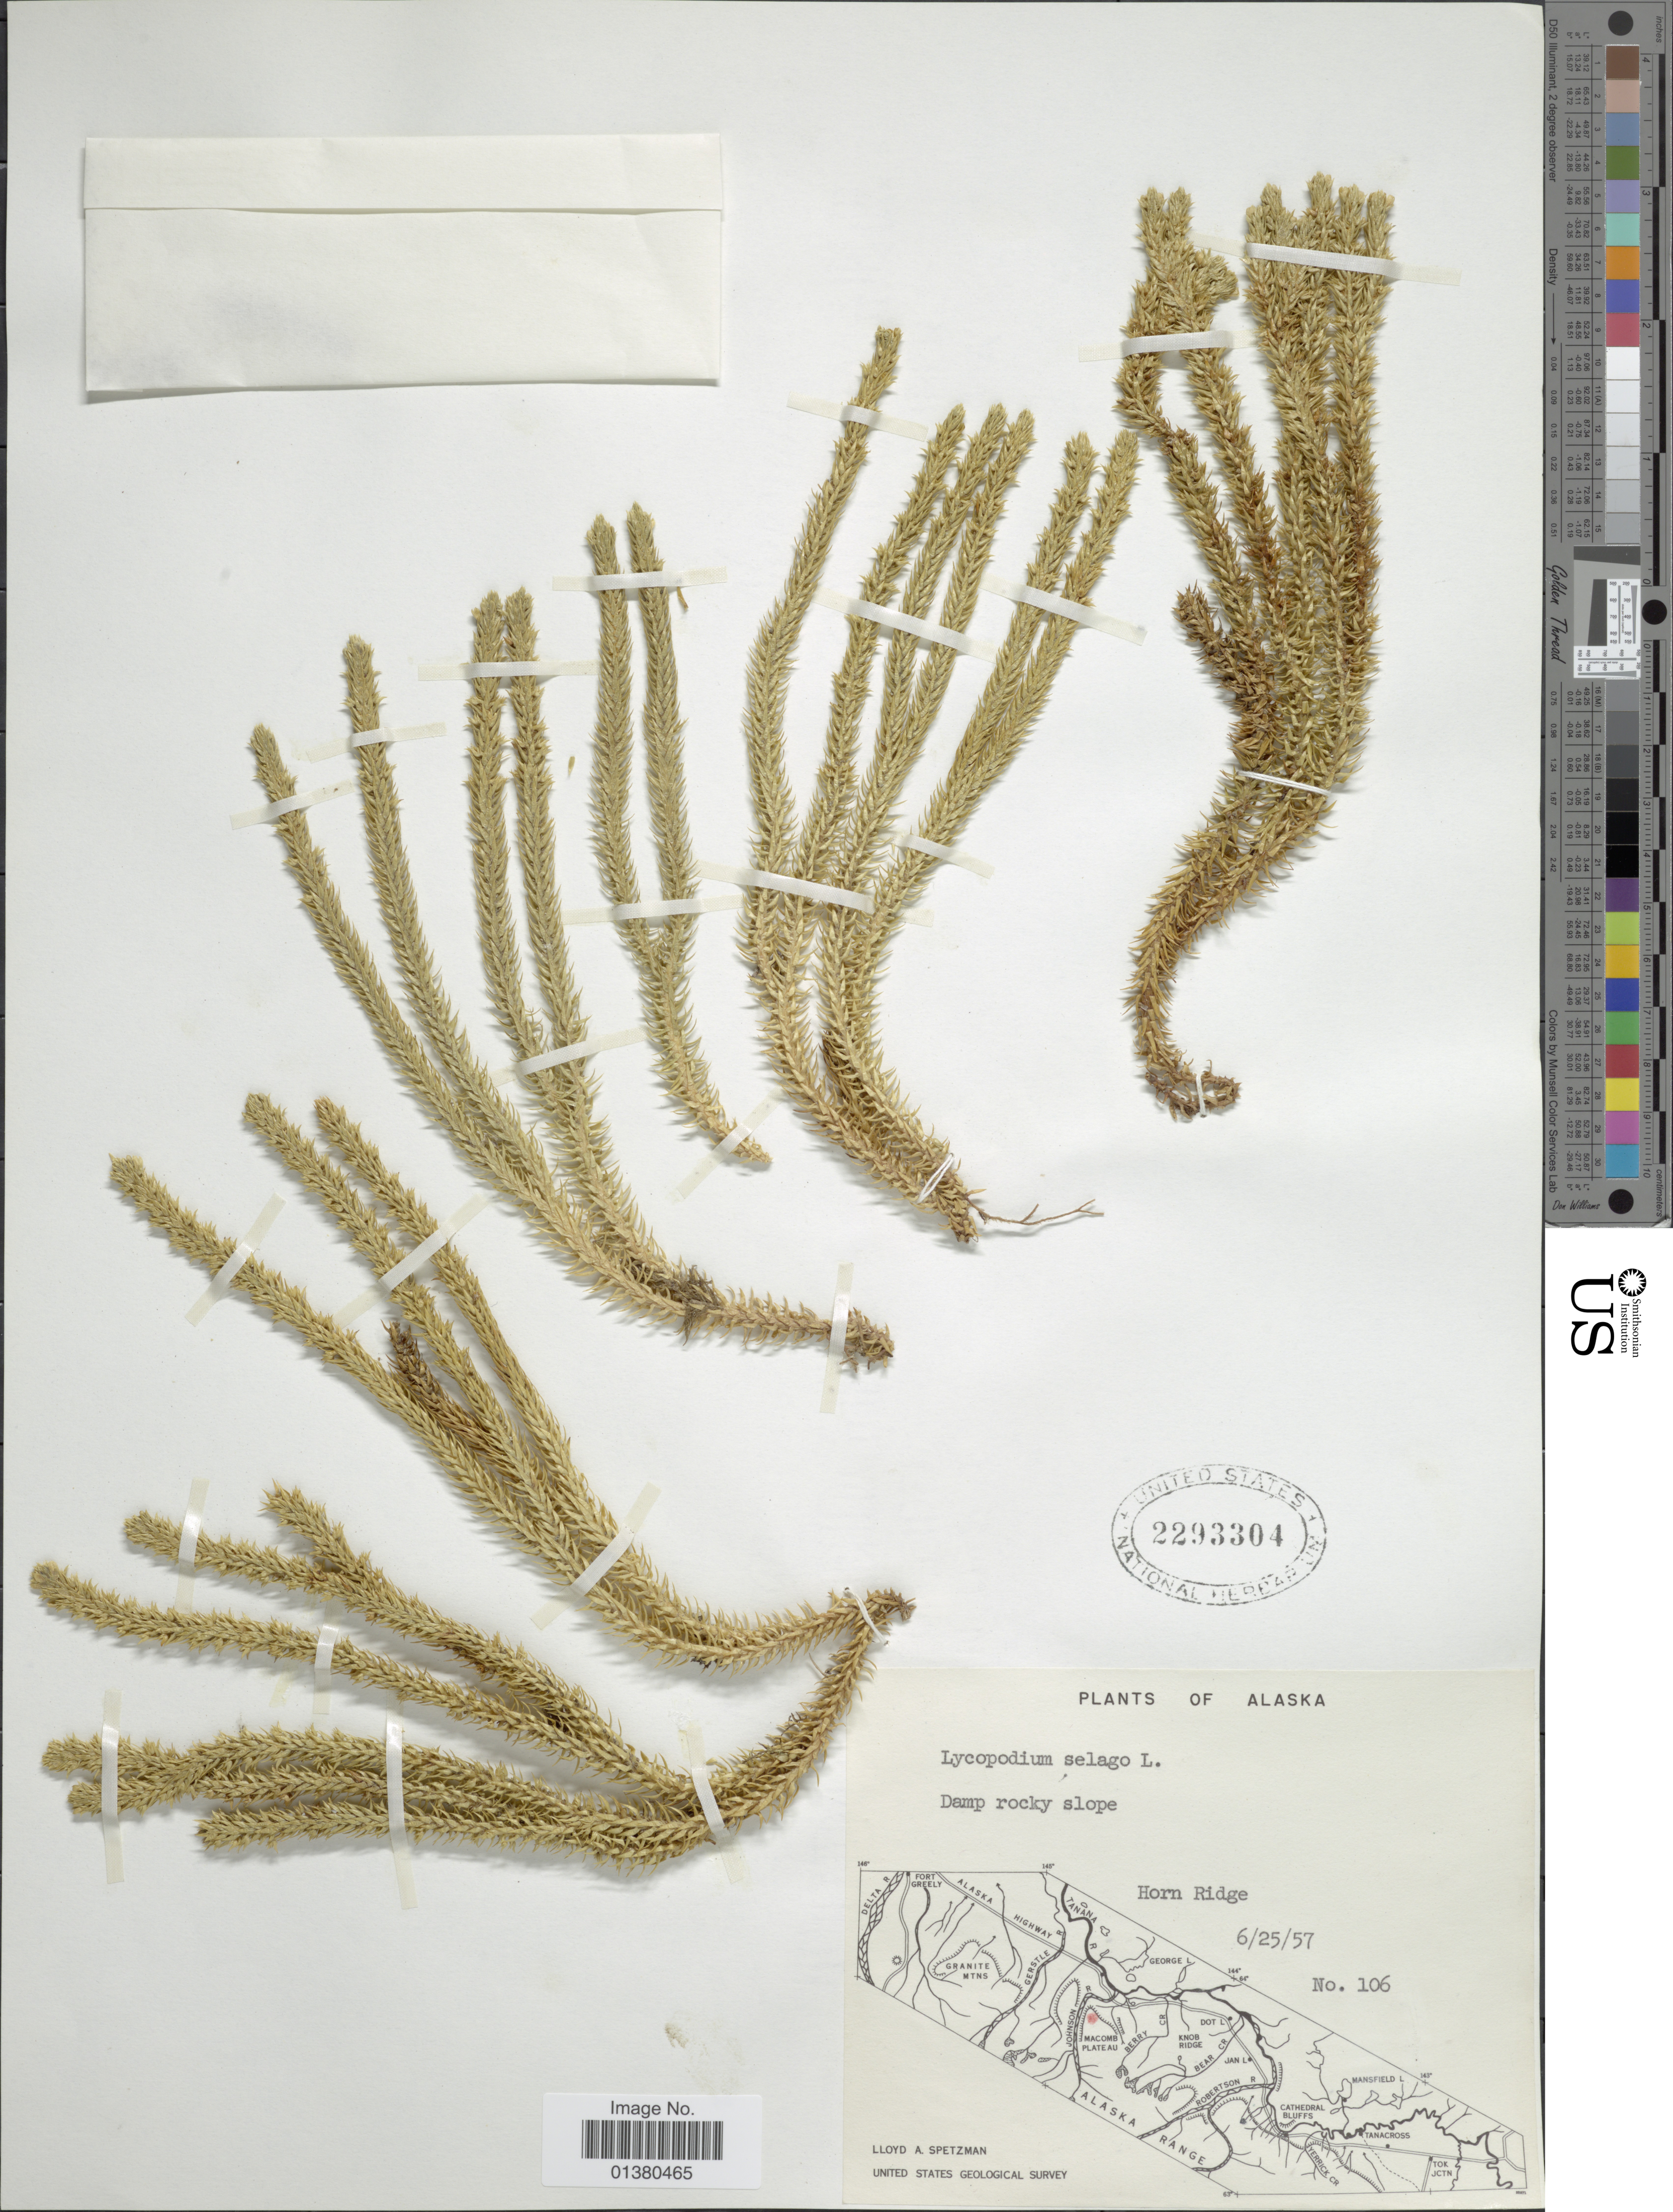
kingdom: Plantae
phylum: Tracheophyta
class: Lycopodiopsida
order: Lycopodiales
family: Lycopodiaceae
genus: Huperzia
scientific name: Huperzia selago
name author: (L.) Bernh. ex Schrank & Mart.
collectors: L. Spetzman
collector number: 106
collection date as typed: Transcribed d/m/y: 25/6/57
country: United States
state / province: Alaska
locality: Horn Ridge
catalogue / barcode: US 2293304